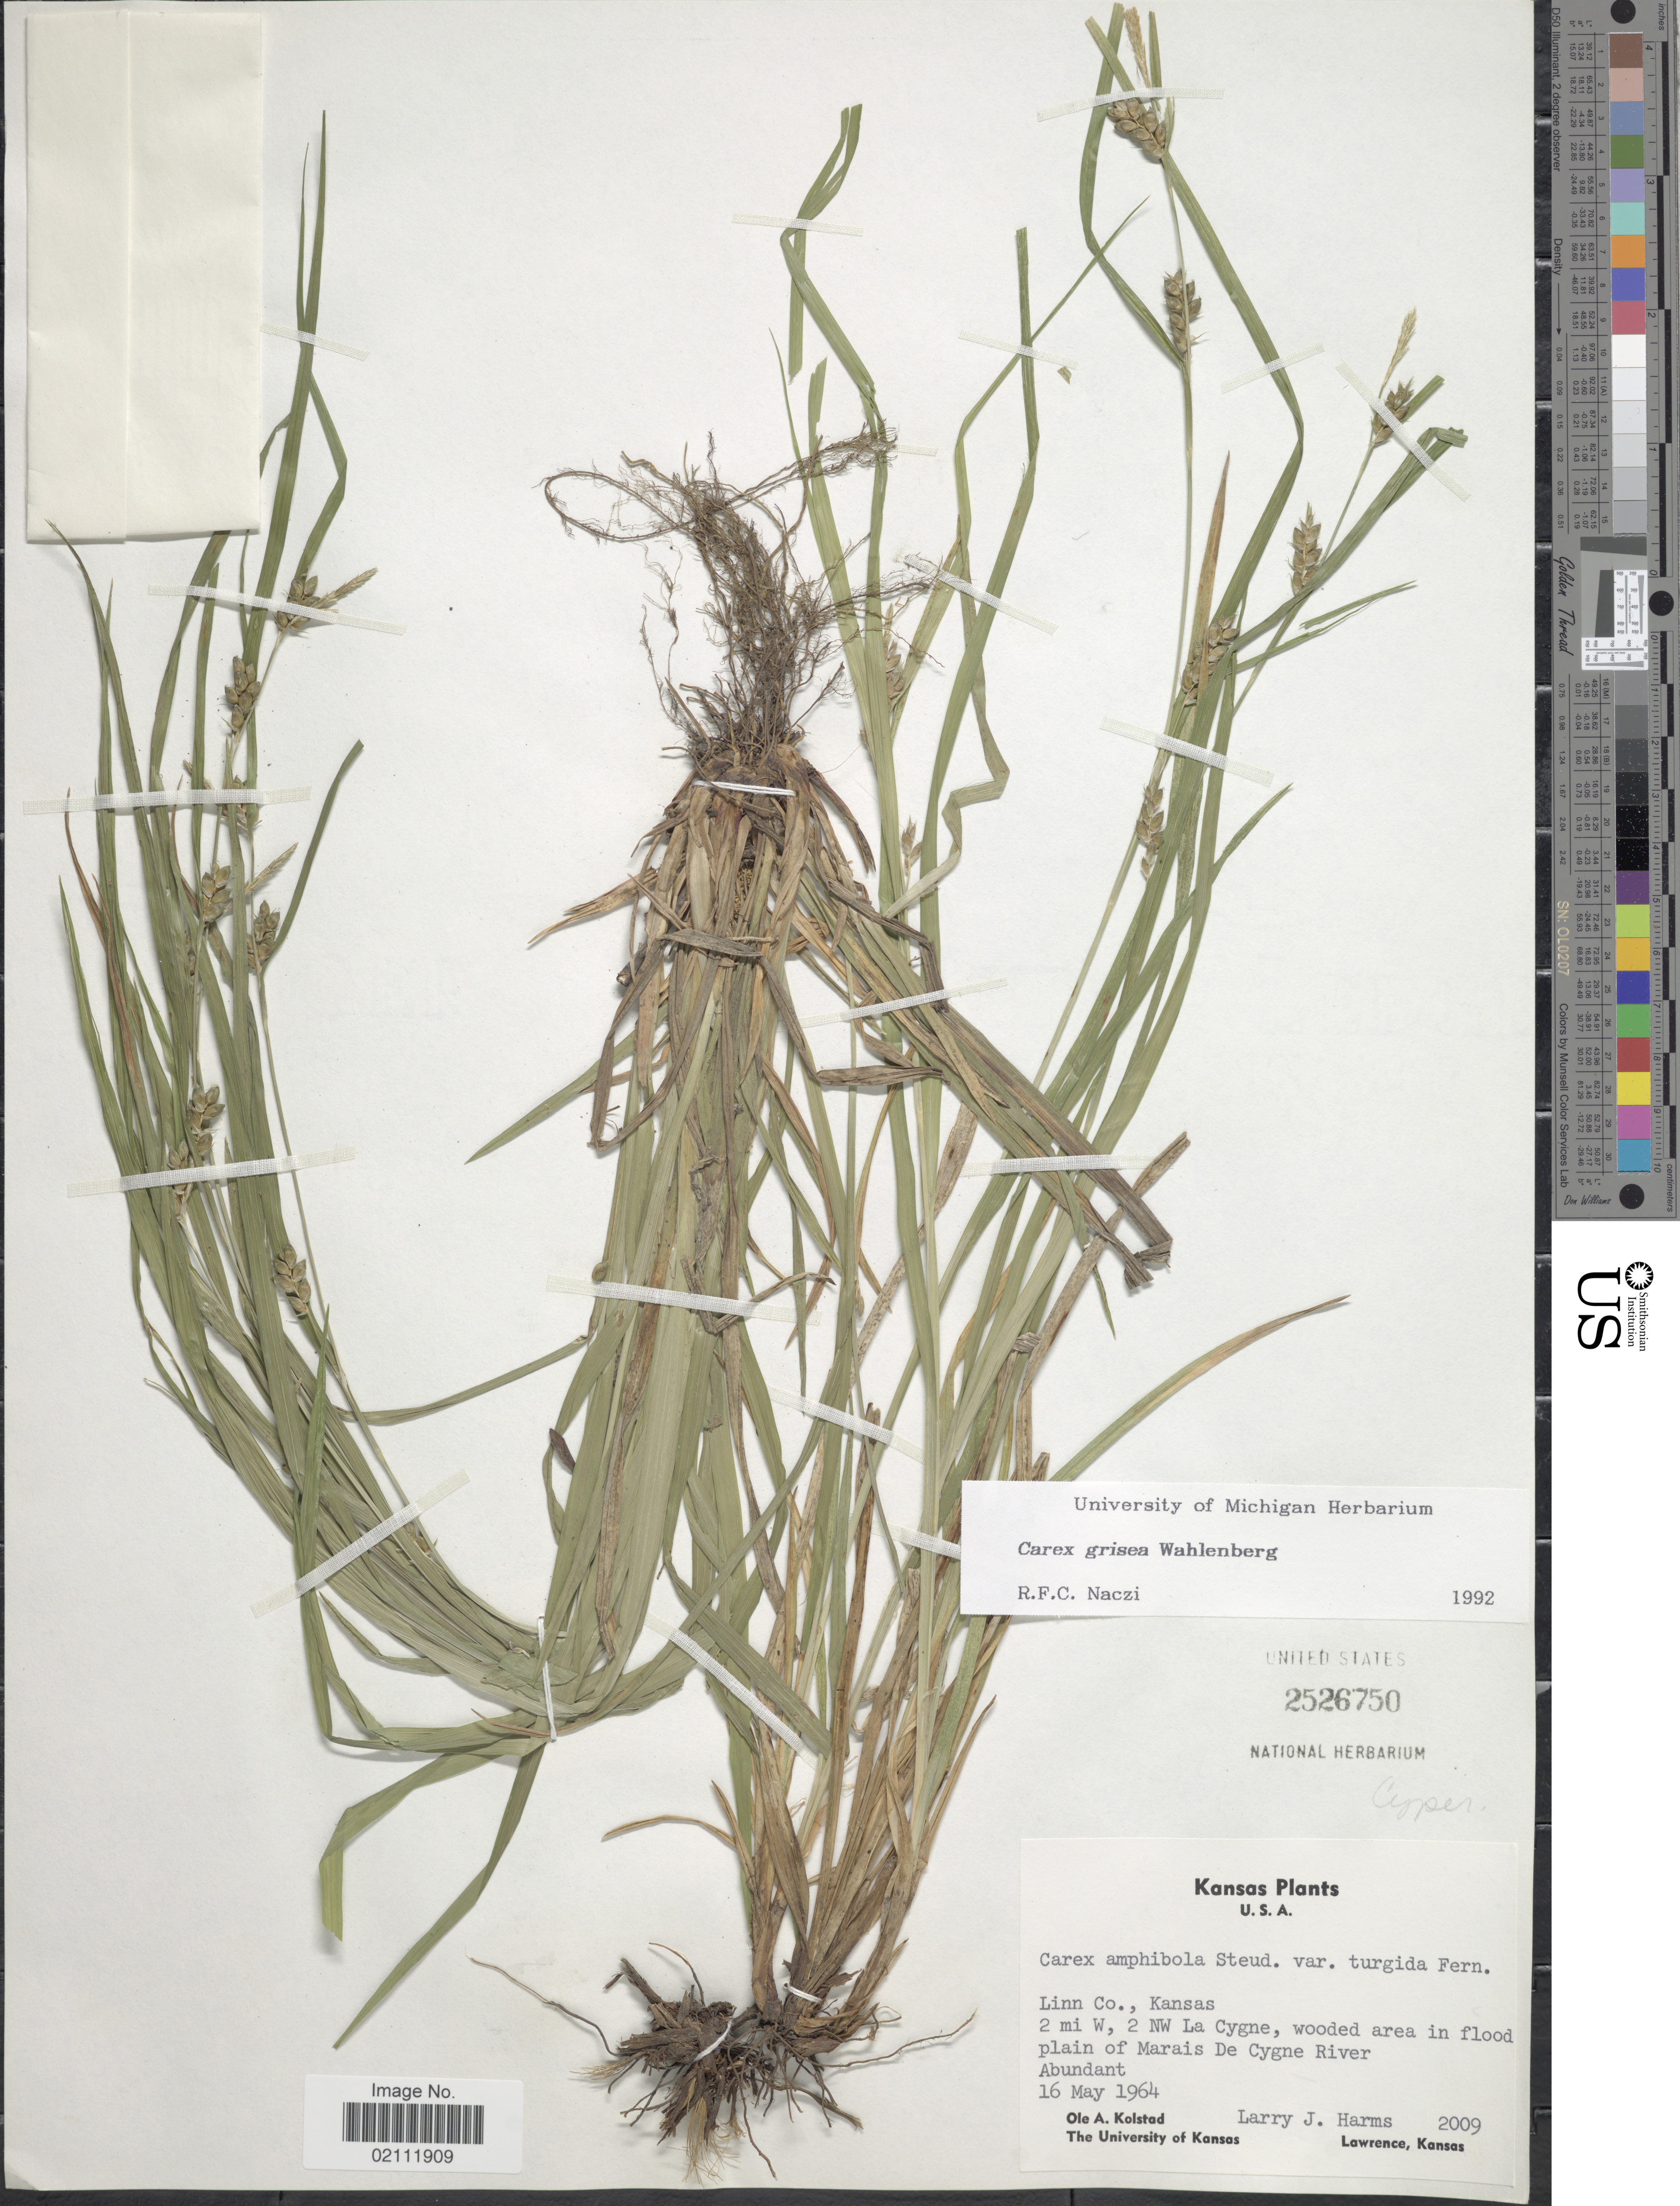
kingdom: Plantae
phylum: Tracheophyta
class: Liliopsida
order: Poales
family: Cyperaceae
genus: Carex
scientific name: Carex grisea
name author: Wahlenb.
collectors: O. Kolstad & L. Harms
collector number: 2009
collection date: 1964-05-16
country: United States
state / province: Kansas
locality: Linn Co., 2 mi W, 2 NW La Cygne, wooded area in flood plain of Marais De Cygne River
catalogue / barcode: US 2526750